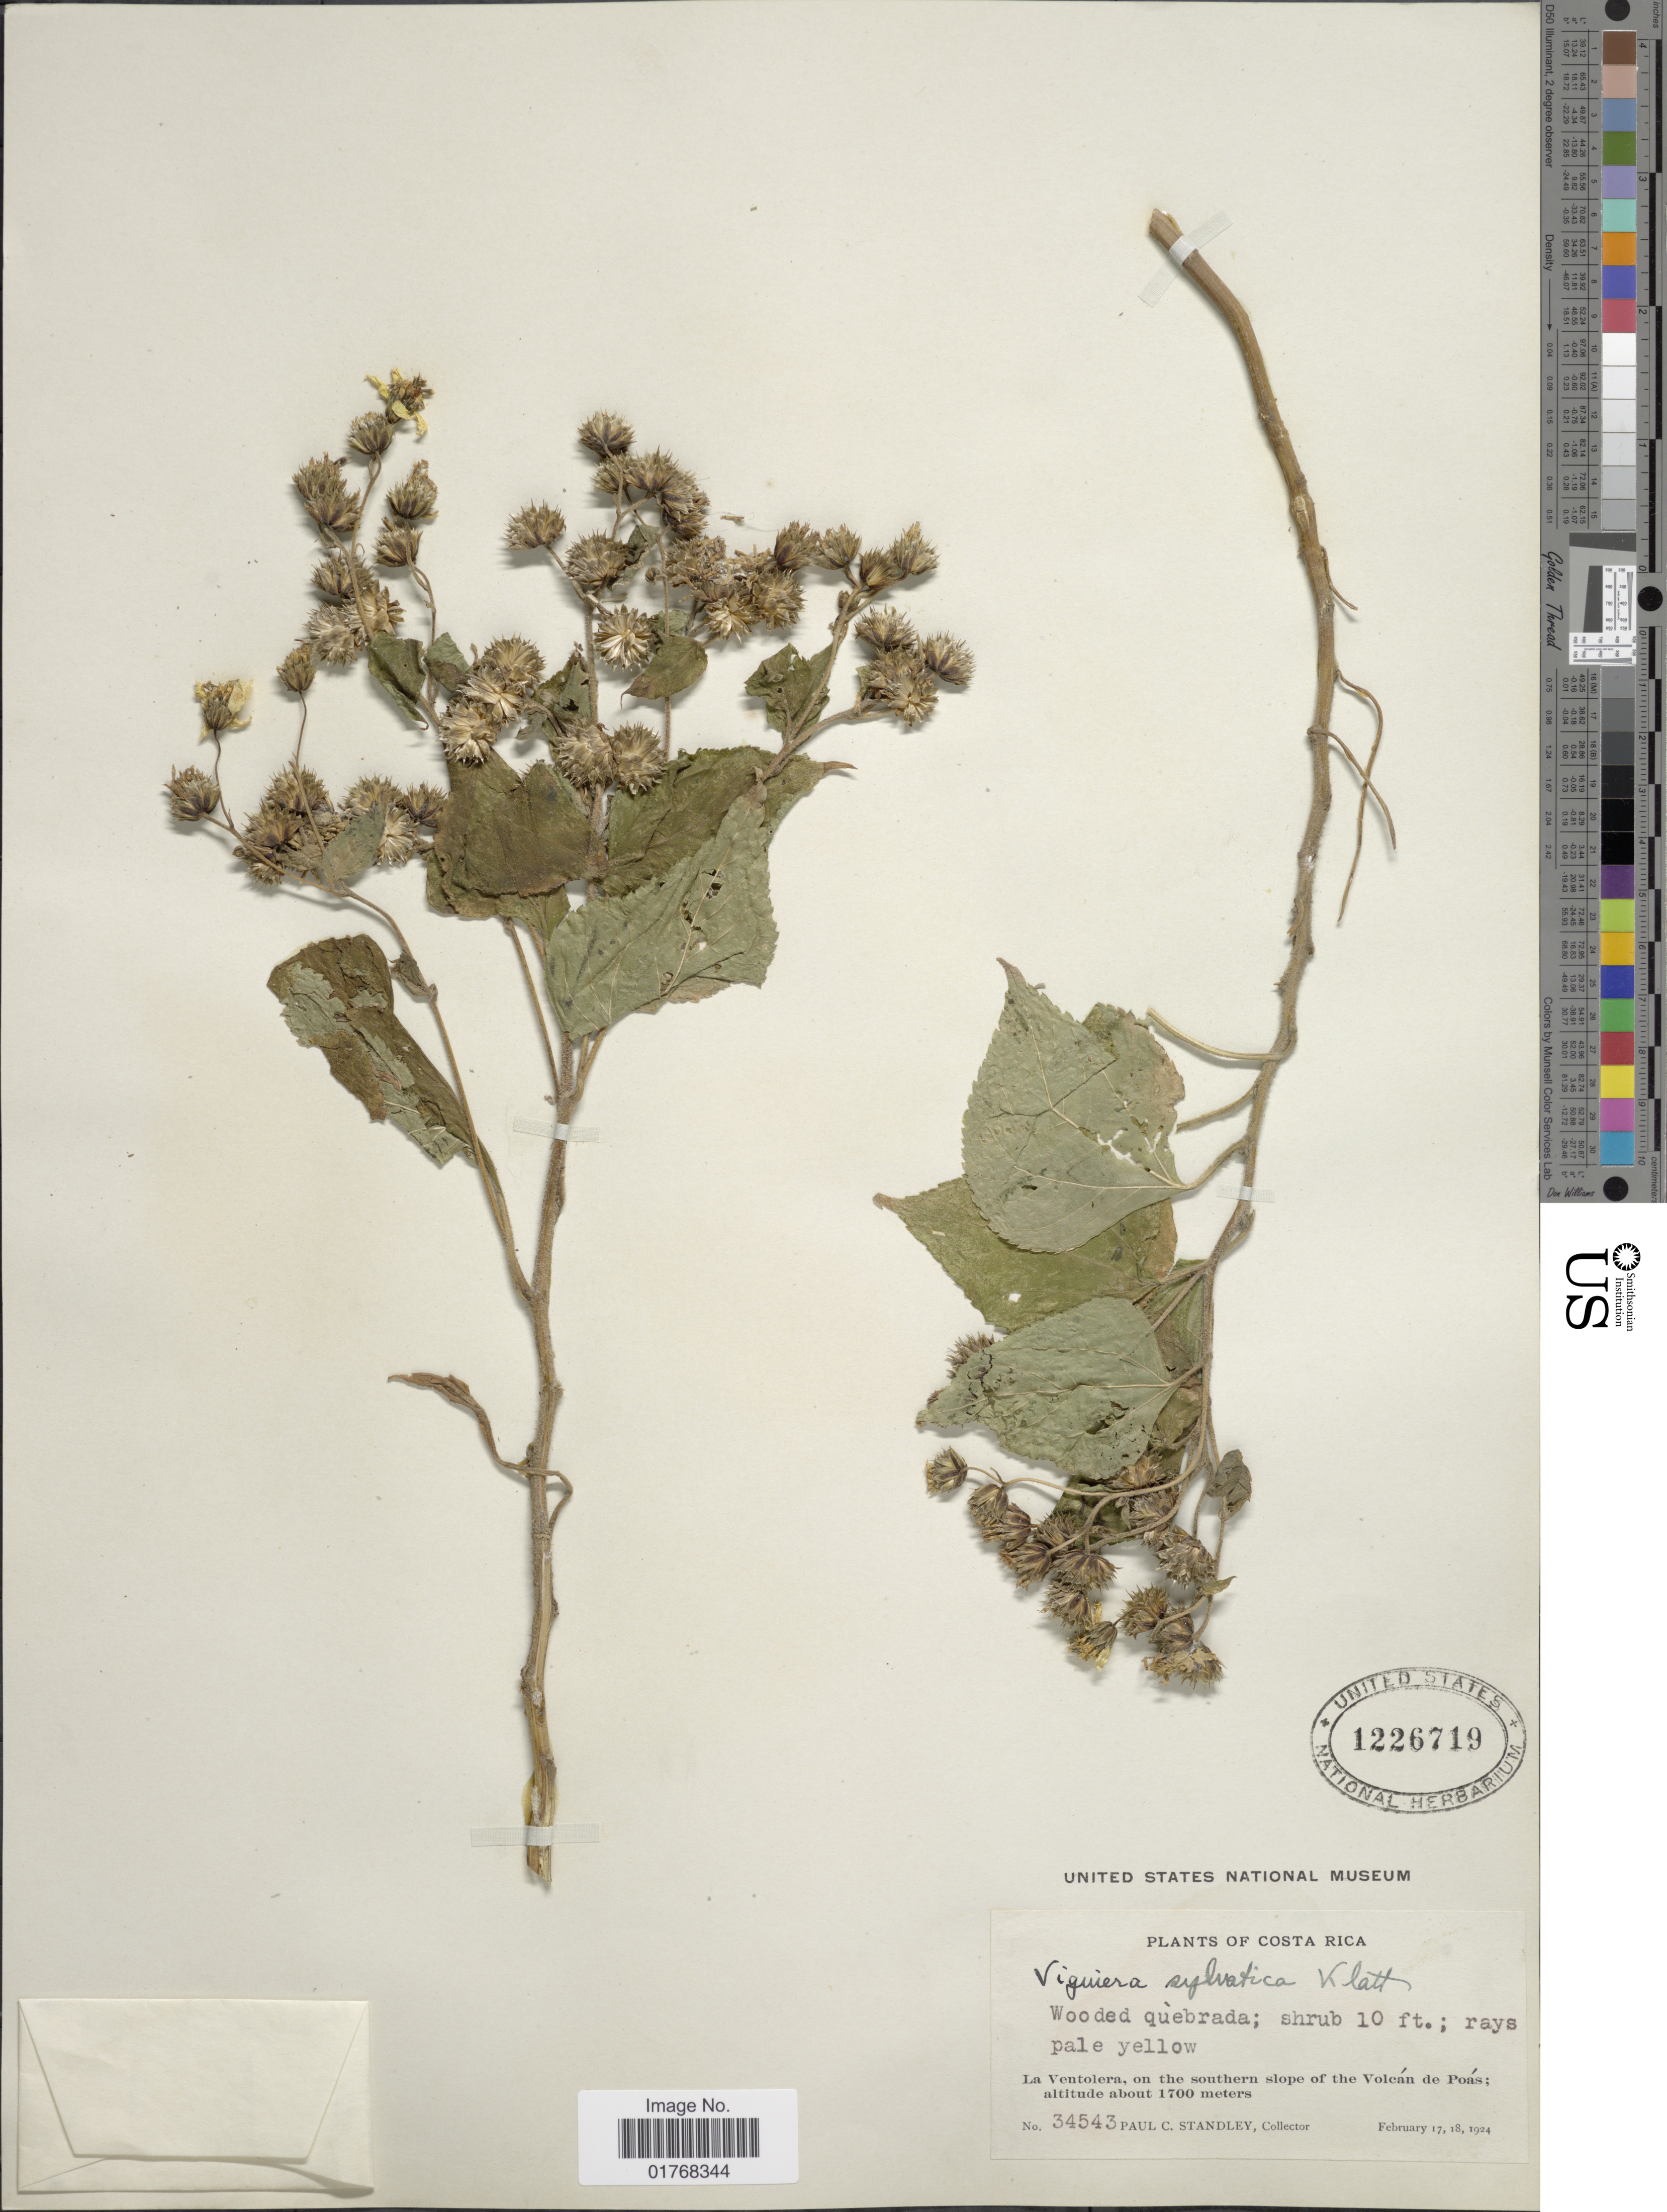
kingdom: Plantae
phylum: Tracheophyta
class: Magnoliopsida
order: Asterales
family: Asteraceae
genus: Viguiera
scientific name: Viguiera sylvatica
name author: Klatt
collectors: P. C. Standley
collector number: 34543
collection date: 1924-02-17/1924-02-18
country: Costa Rica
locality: La Ventolera, on the southern slope of the Volcán de Poás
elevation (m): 1700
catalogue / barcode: US 1226719